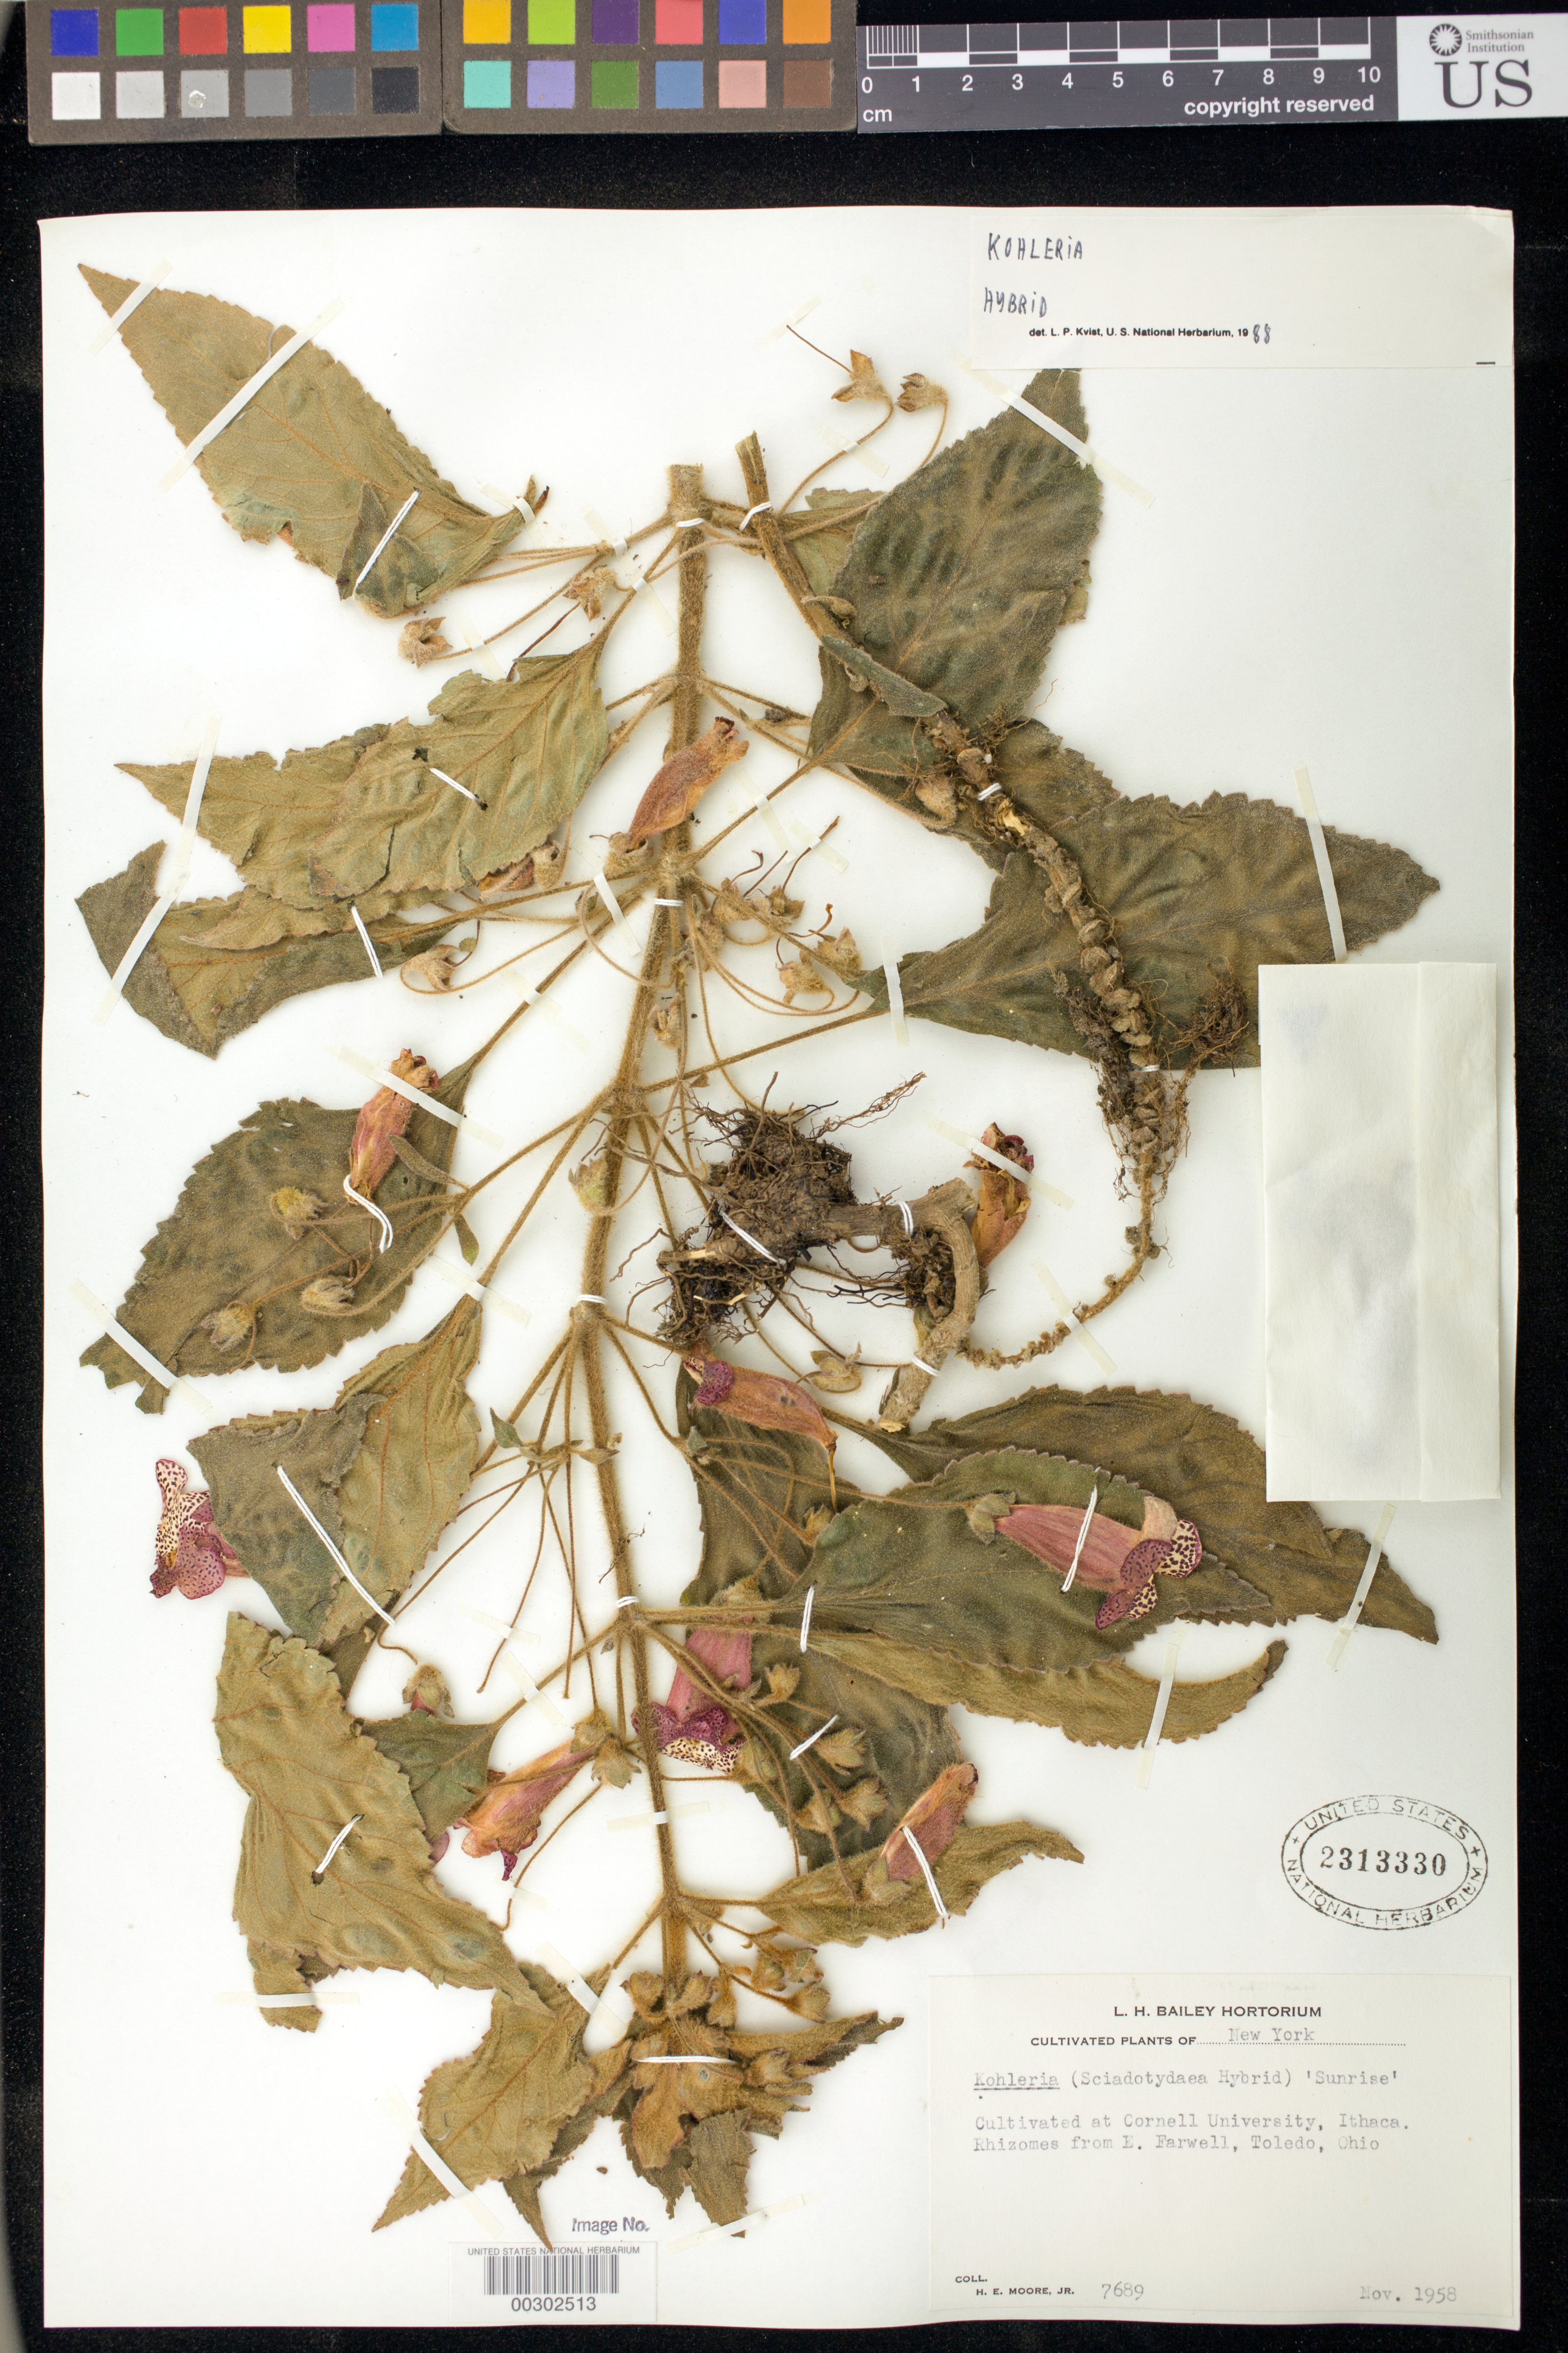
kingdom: Plantae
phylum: Tracheophyta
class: Magnoliopsida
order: Lamiales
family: Gesneriaceae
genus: Kohleria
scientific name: Kohleria 'Sunrise'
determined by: Kvist, L. P., (US), Smithsonian Institution - National Museum of Natural History (UNITED STATES)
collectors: H. E. Moore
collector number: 7689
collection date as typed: Nov 1958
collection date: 1958-11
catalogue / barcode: US 2313330